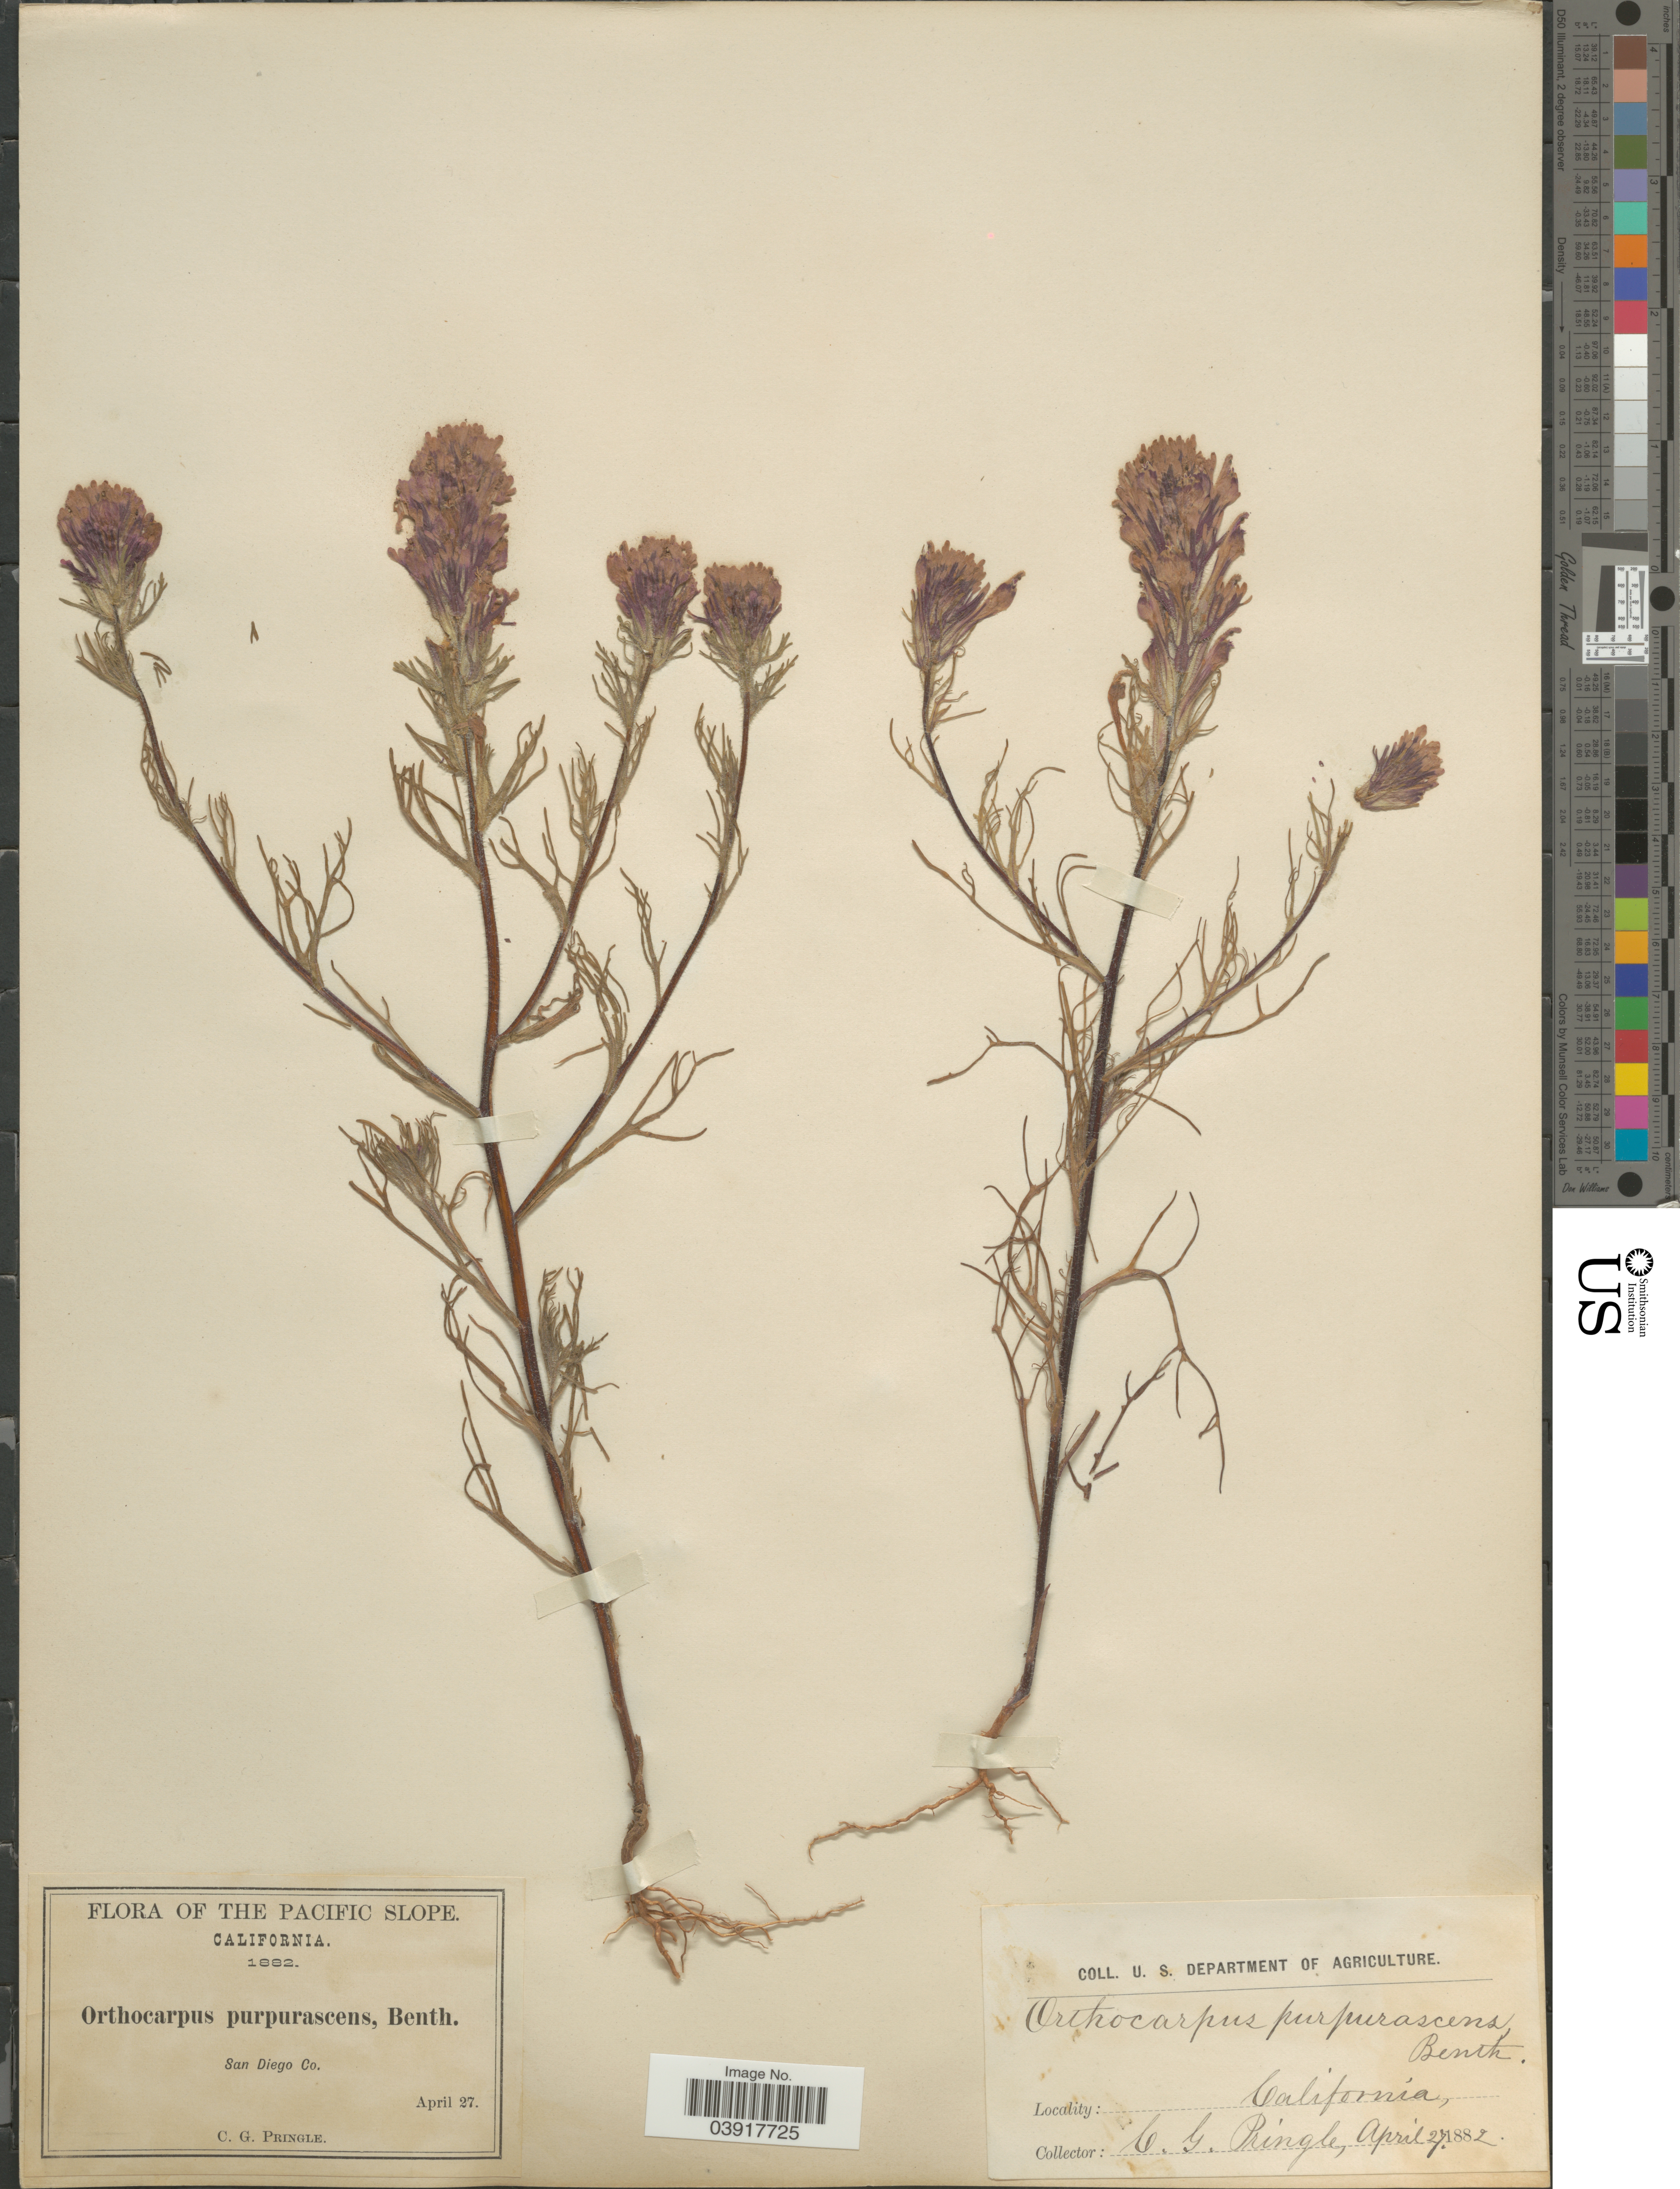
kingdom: Plantae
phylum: Tracheophyta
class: Magnoliopsida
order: Lamiales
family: Orobanchaceae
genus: Orthocarpus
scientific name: Orthocarpus purpurascens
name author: Benth.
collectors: C. G. Pringle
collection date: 1882-04-27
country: United States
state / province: California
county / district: San Diego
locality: The Pacific Slope. San Diego Co.